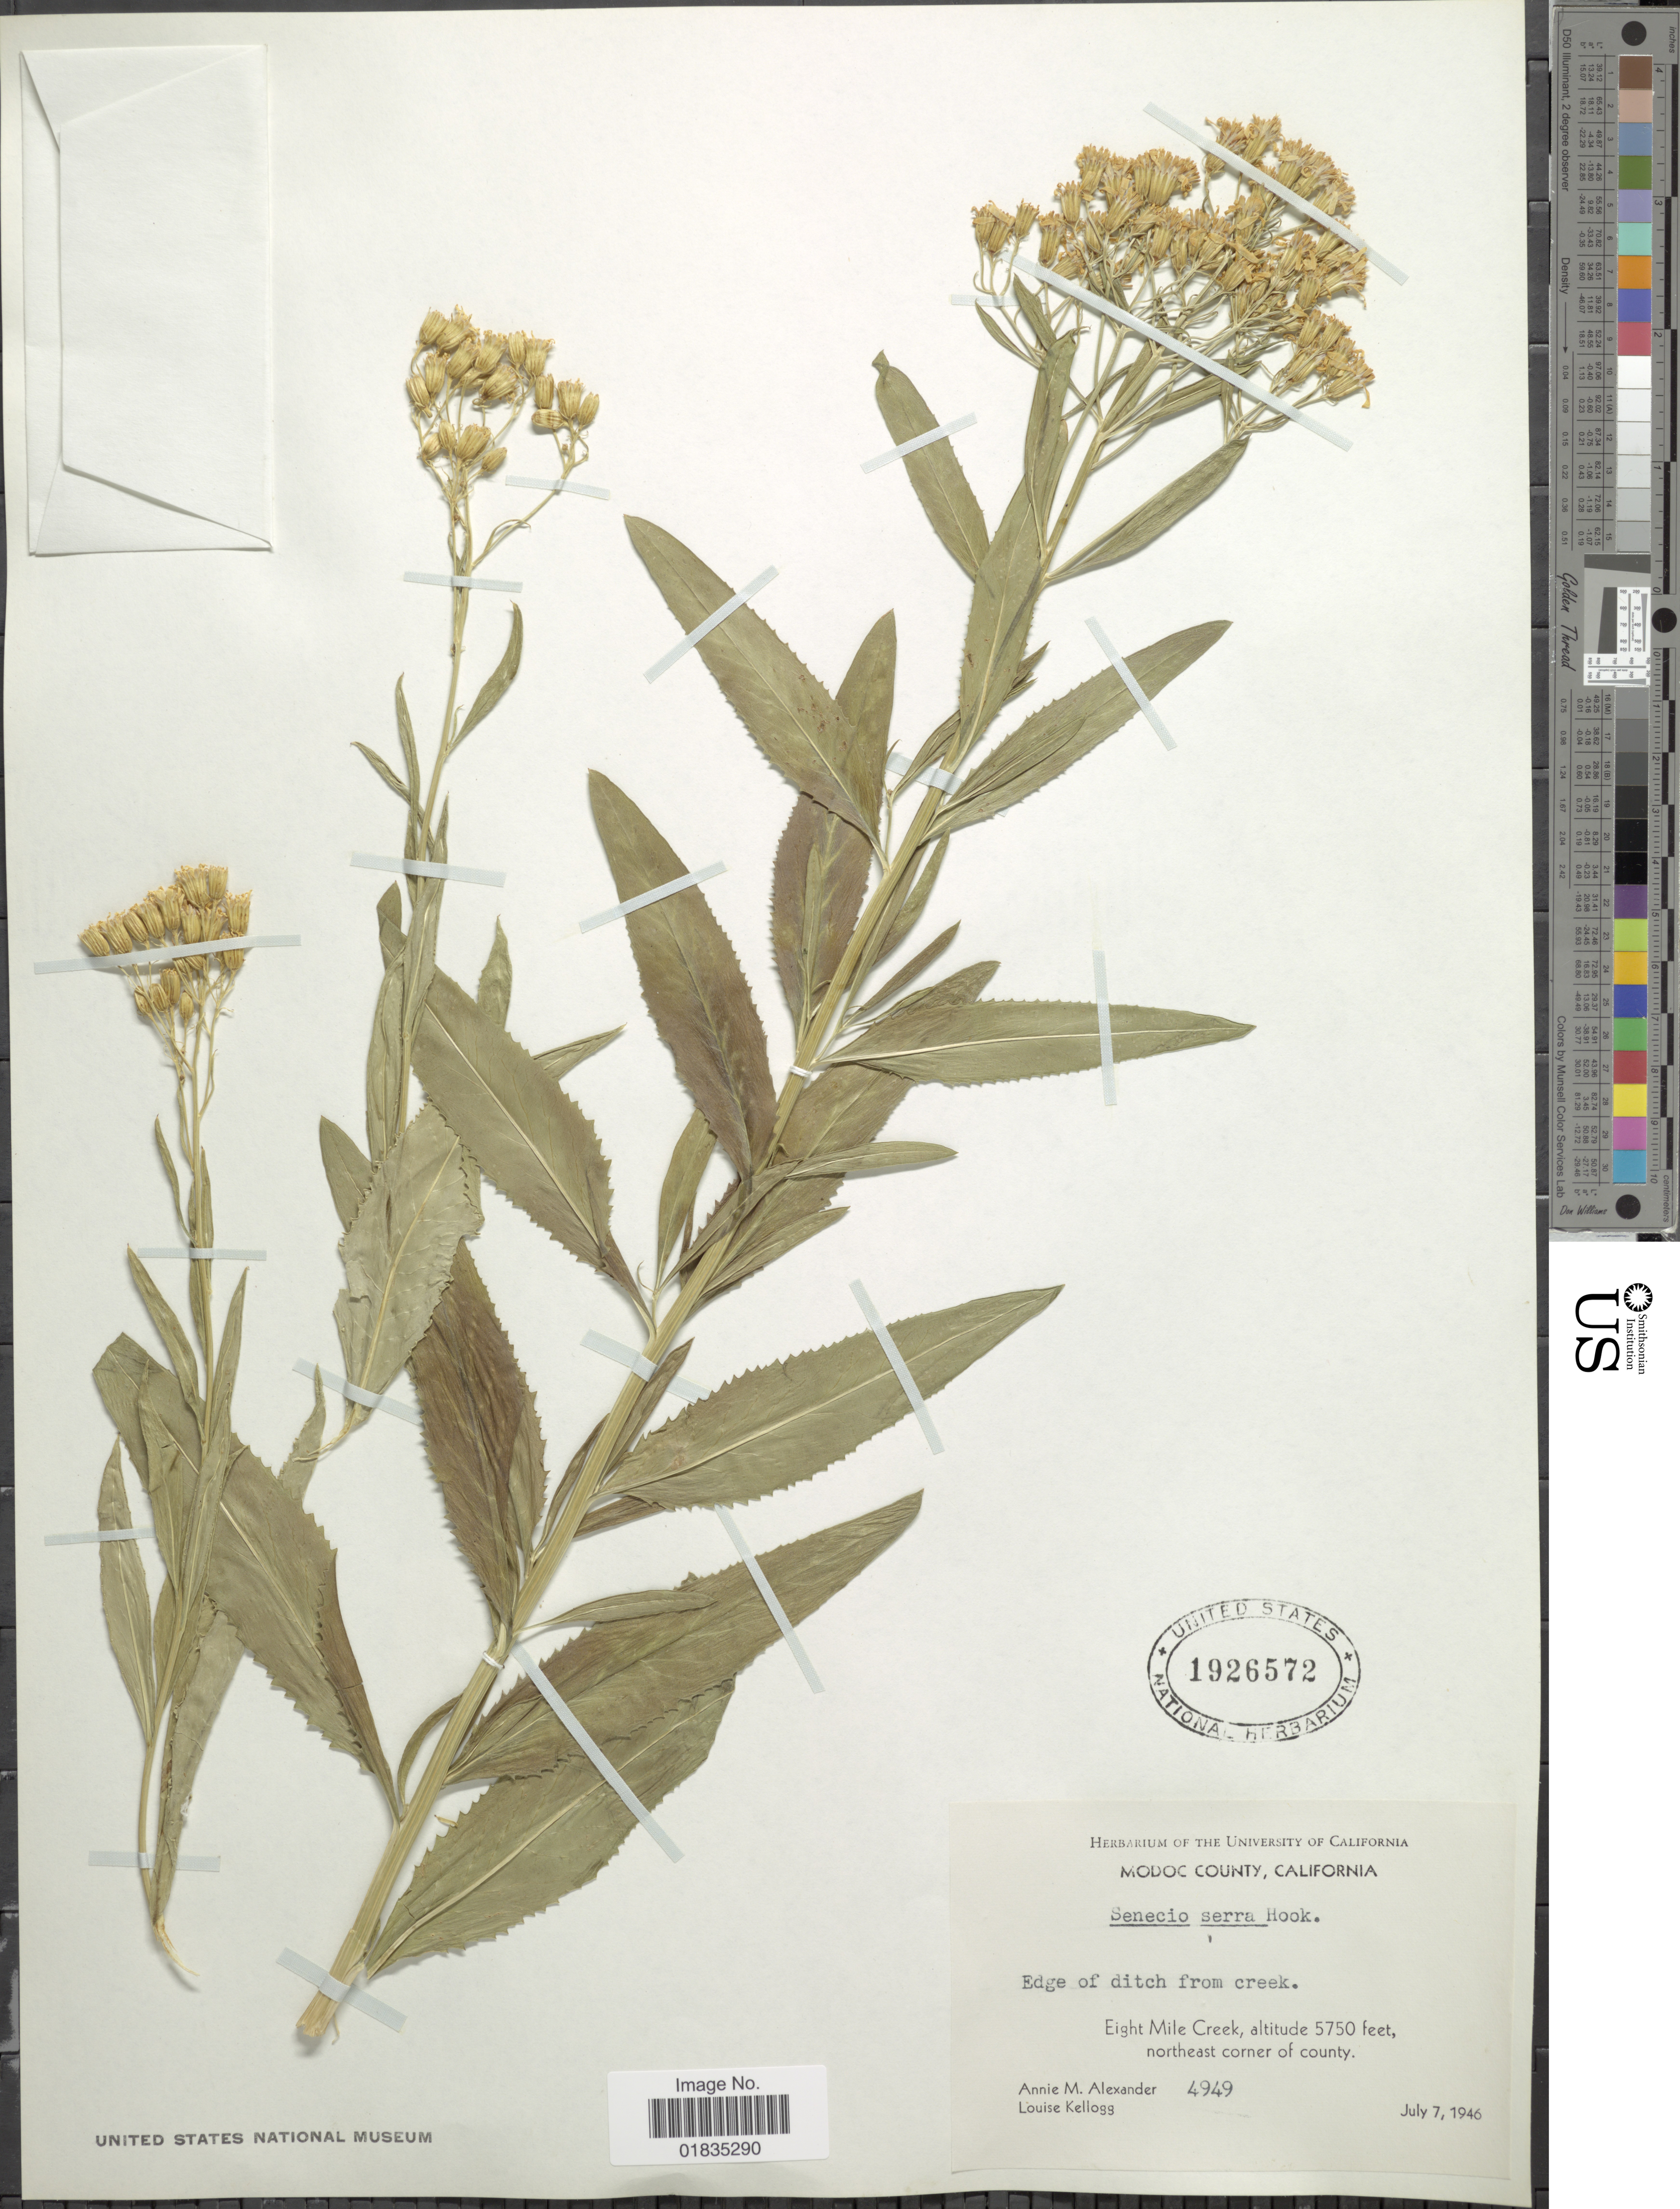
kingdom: Plantae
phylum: Tracheophyta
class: Magnoliopsida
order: Asterales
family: Asteraceae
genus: Senecio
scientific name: Senecio serra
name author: Hook.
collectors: A. M. Alexander & L. Kellogg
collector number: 4949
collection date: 1946-07-07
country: United States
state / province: California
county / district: Modoc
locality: Modoc County, edge of ditch from creek, Eight Mile Creek, northeast corner of county.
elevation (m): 1753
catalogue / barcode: US 1926572